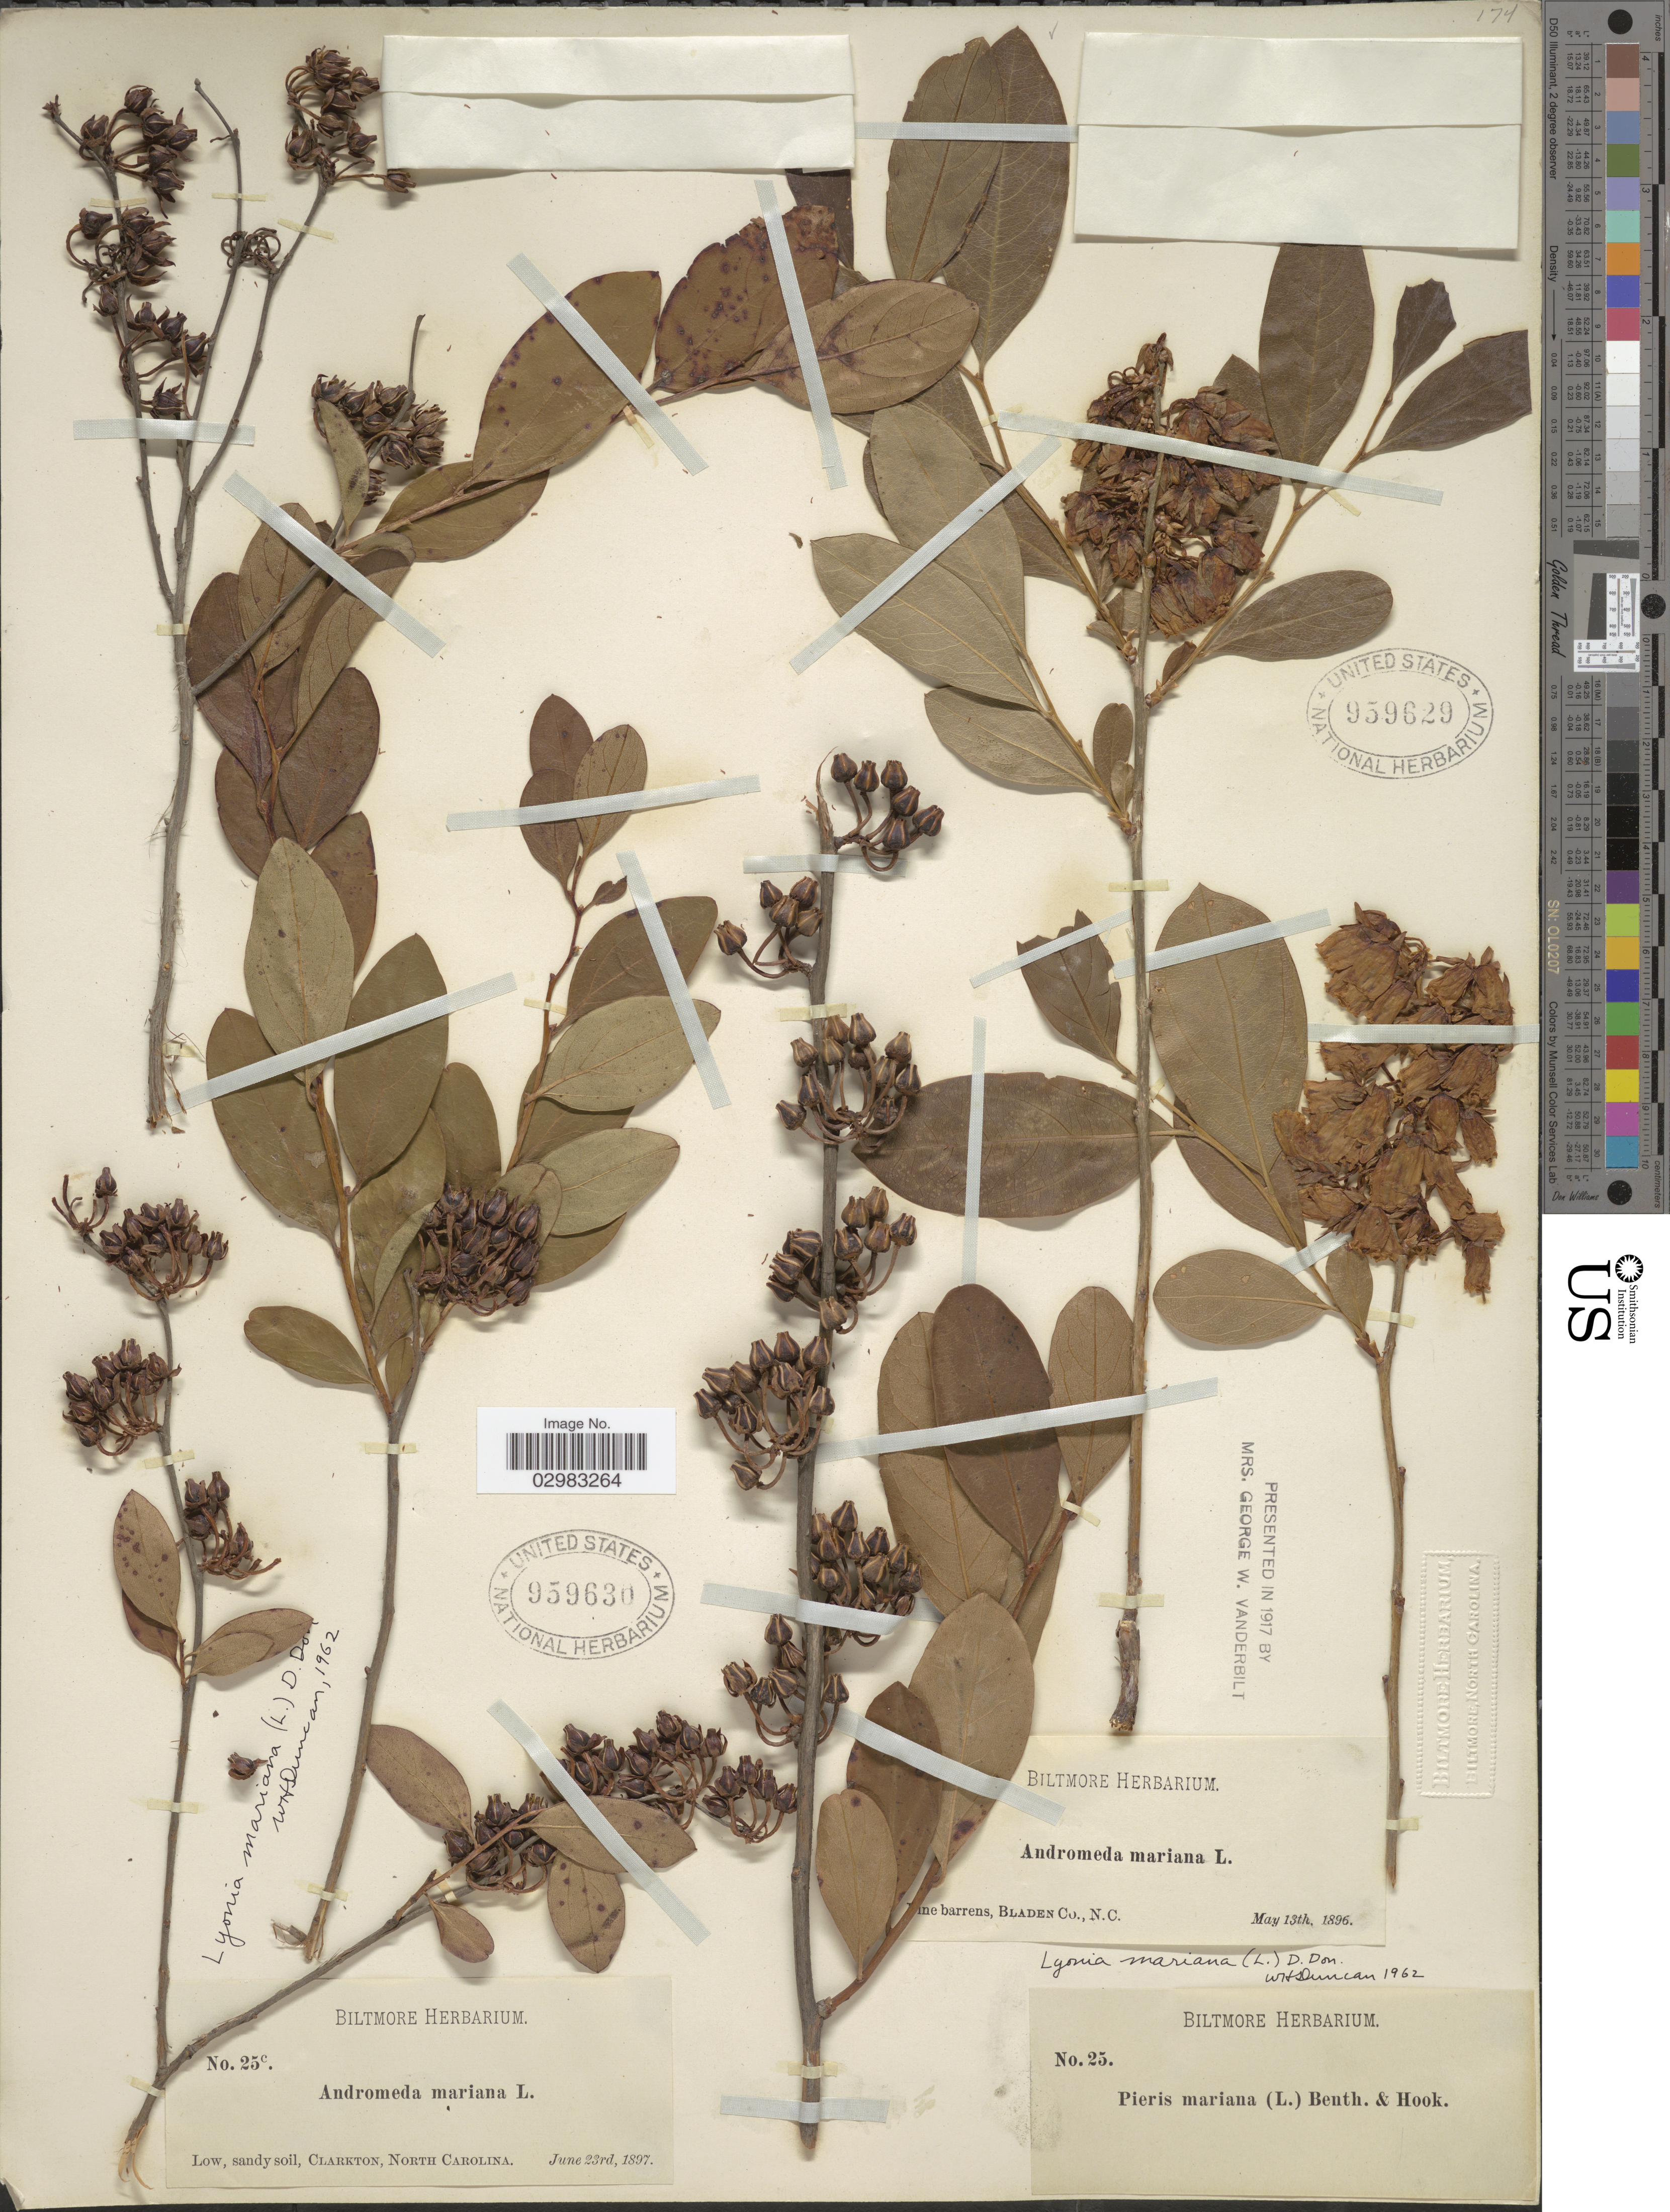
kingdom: Plantae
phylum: Tracheophyta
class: Magnoliopsida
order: Ericales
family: Ericaceae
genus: Lyonia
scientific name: Lyonia mariana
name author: (L.) D. Don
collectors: ex herb. Biltmore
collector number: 25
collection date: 1896-05-13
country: United States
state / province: North Carolina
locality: Bladen Co.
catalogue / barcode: US 959629-2